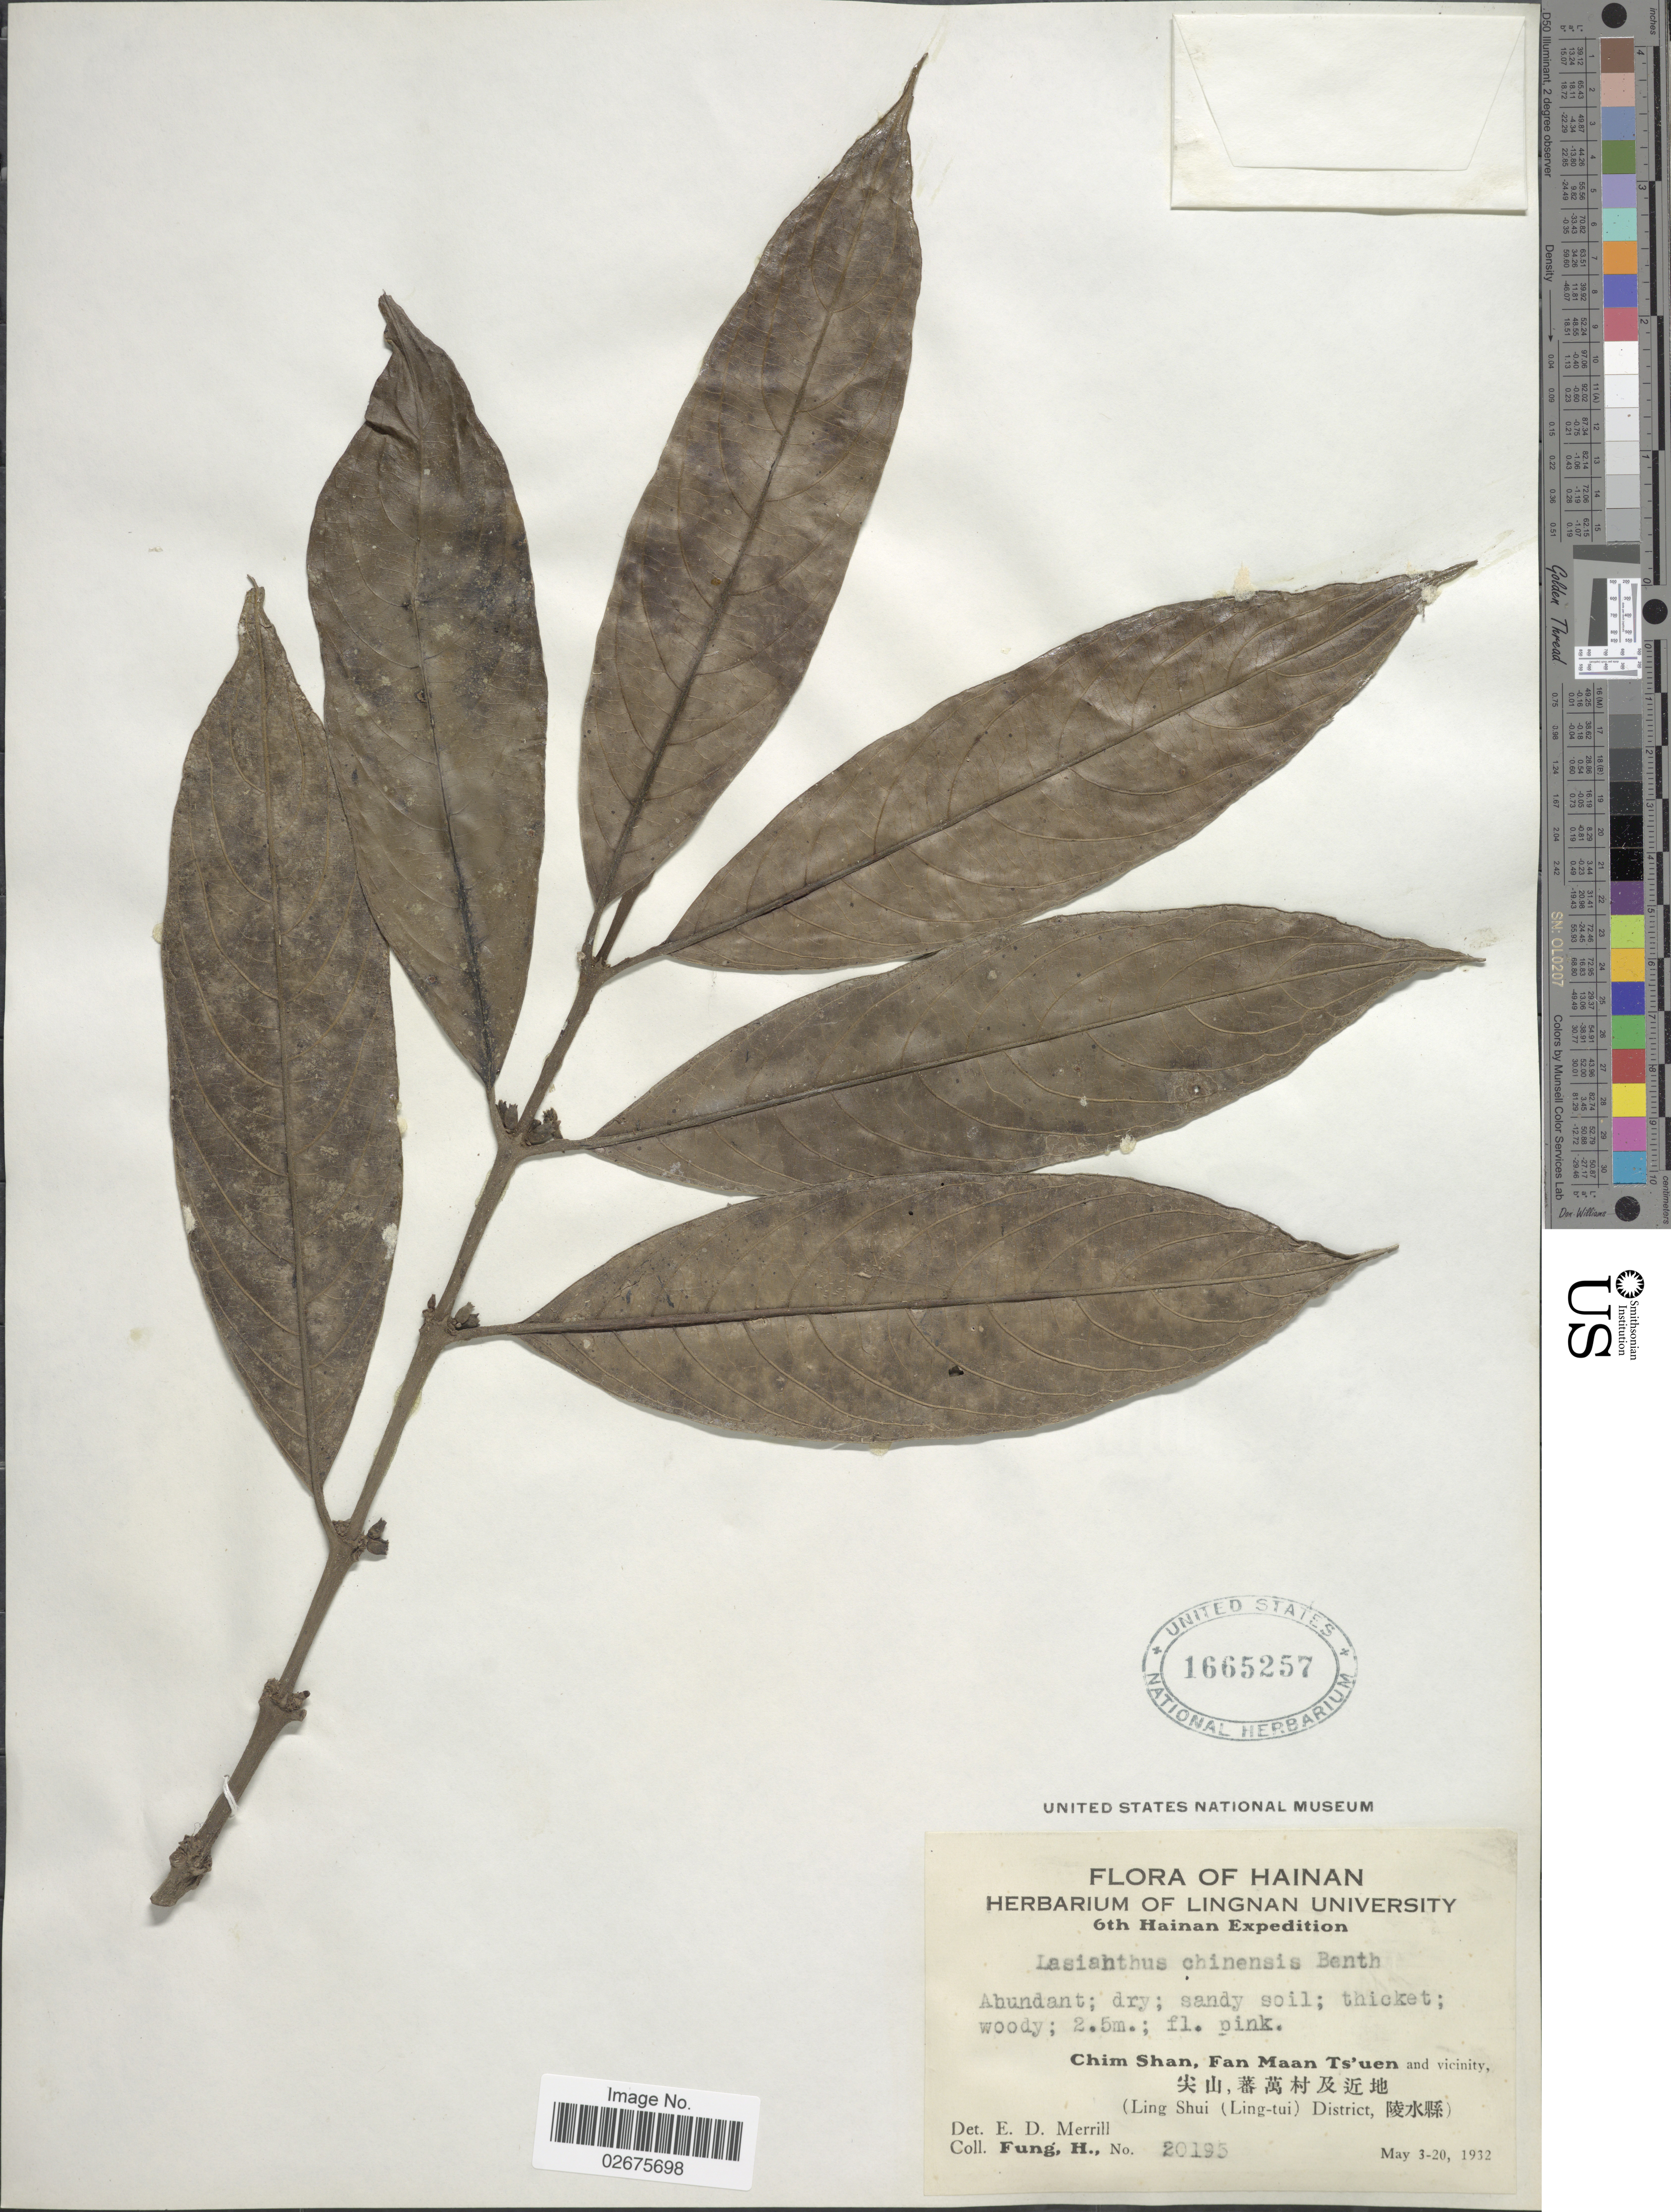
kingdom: Plantae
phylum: Tracheophyta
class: Magnoliopsida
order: Gentianales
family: Rubiaceae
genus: Lasianthus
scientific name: Lasianthus chinensis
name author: (Champ. ex Benth.) Benth.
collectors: H. Fung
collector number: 20195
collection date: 1932-05-03/1932-05-20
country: China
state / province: Hainan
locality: Hainan, Chim Shan, Fan Maan Ts'uen and vicinity (Ling Shui (Ling-tui) District)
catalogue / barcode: US 1665257